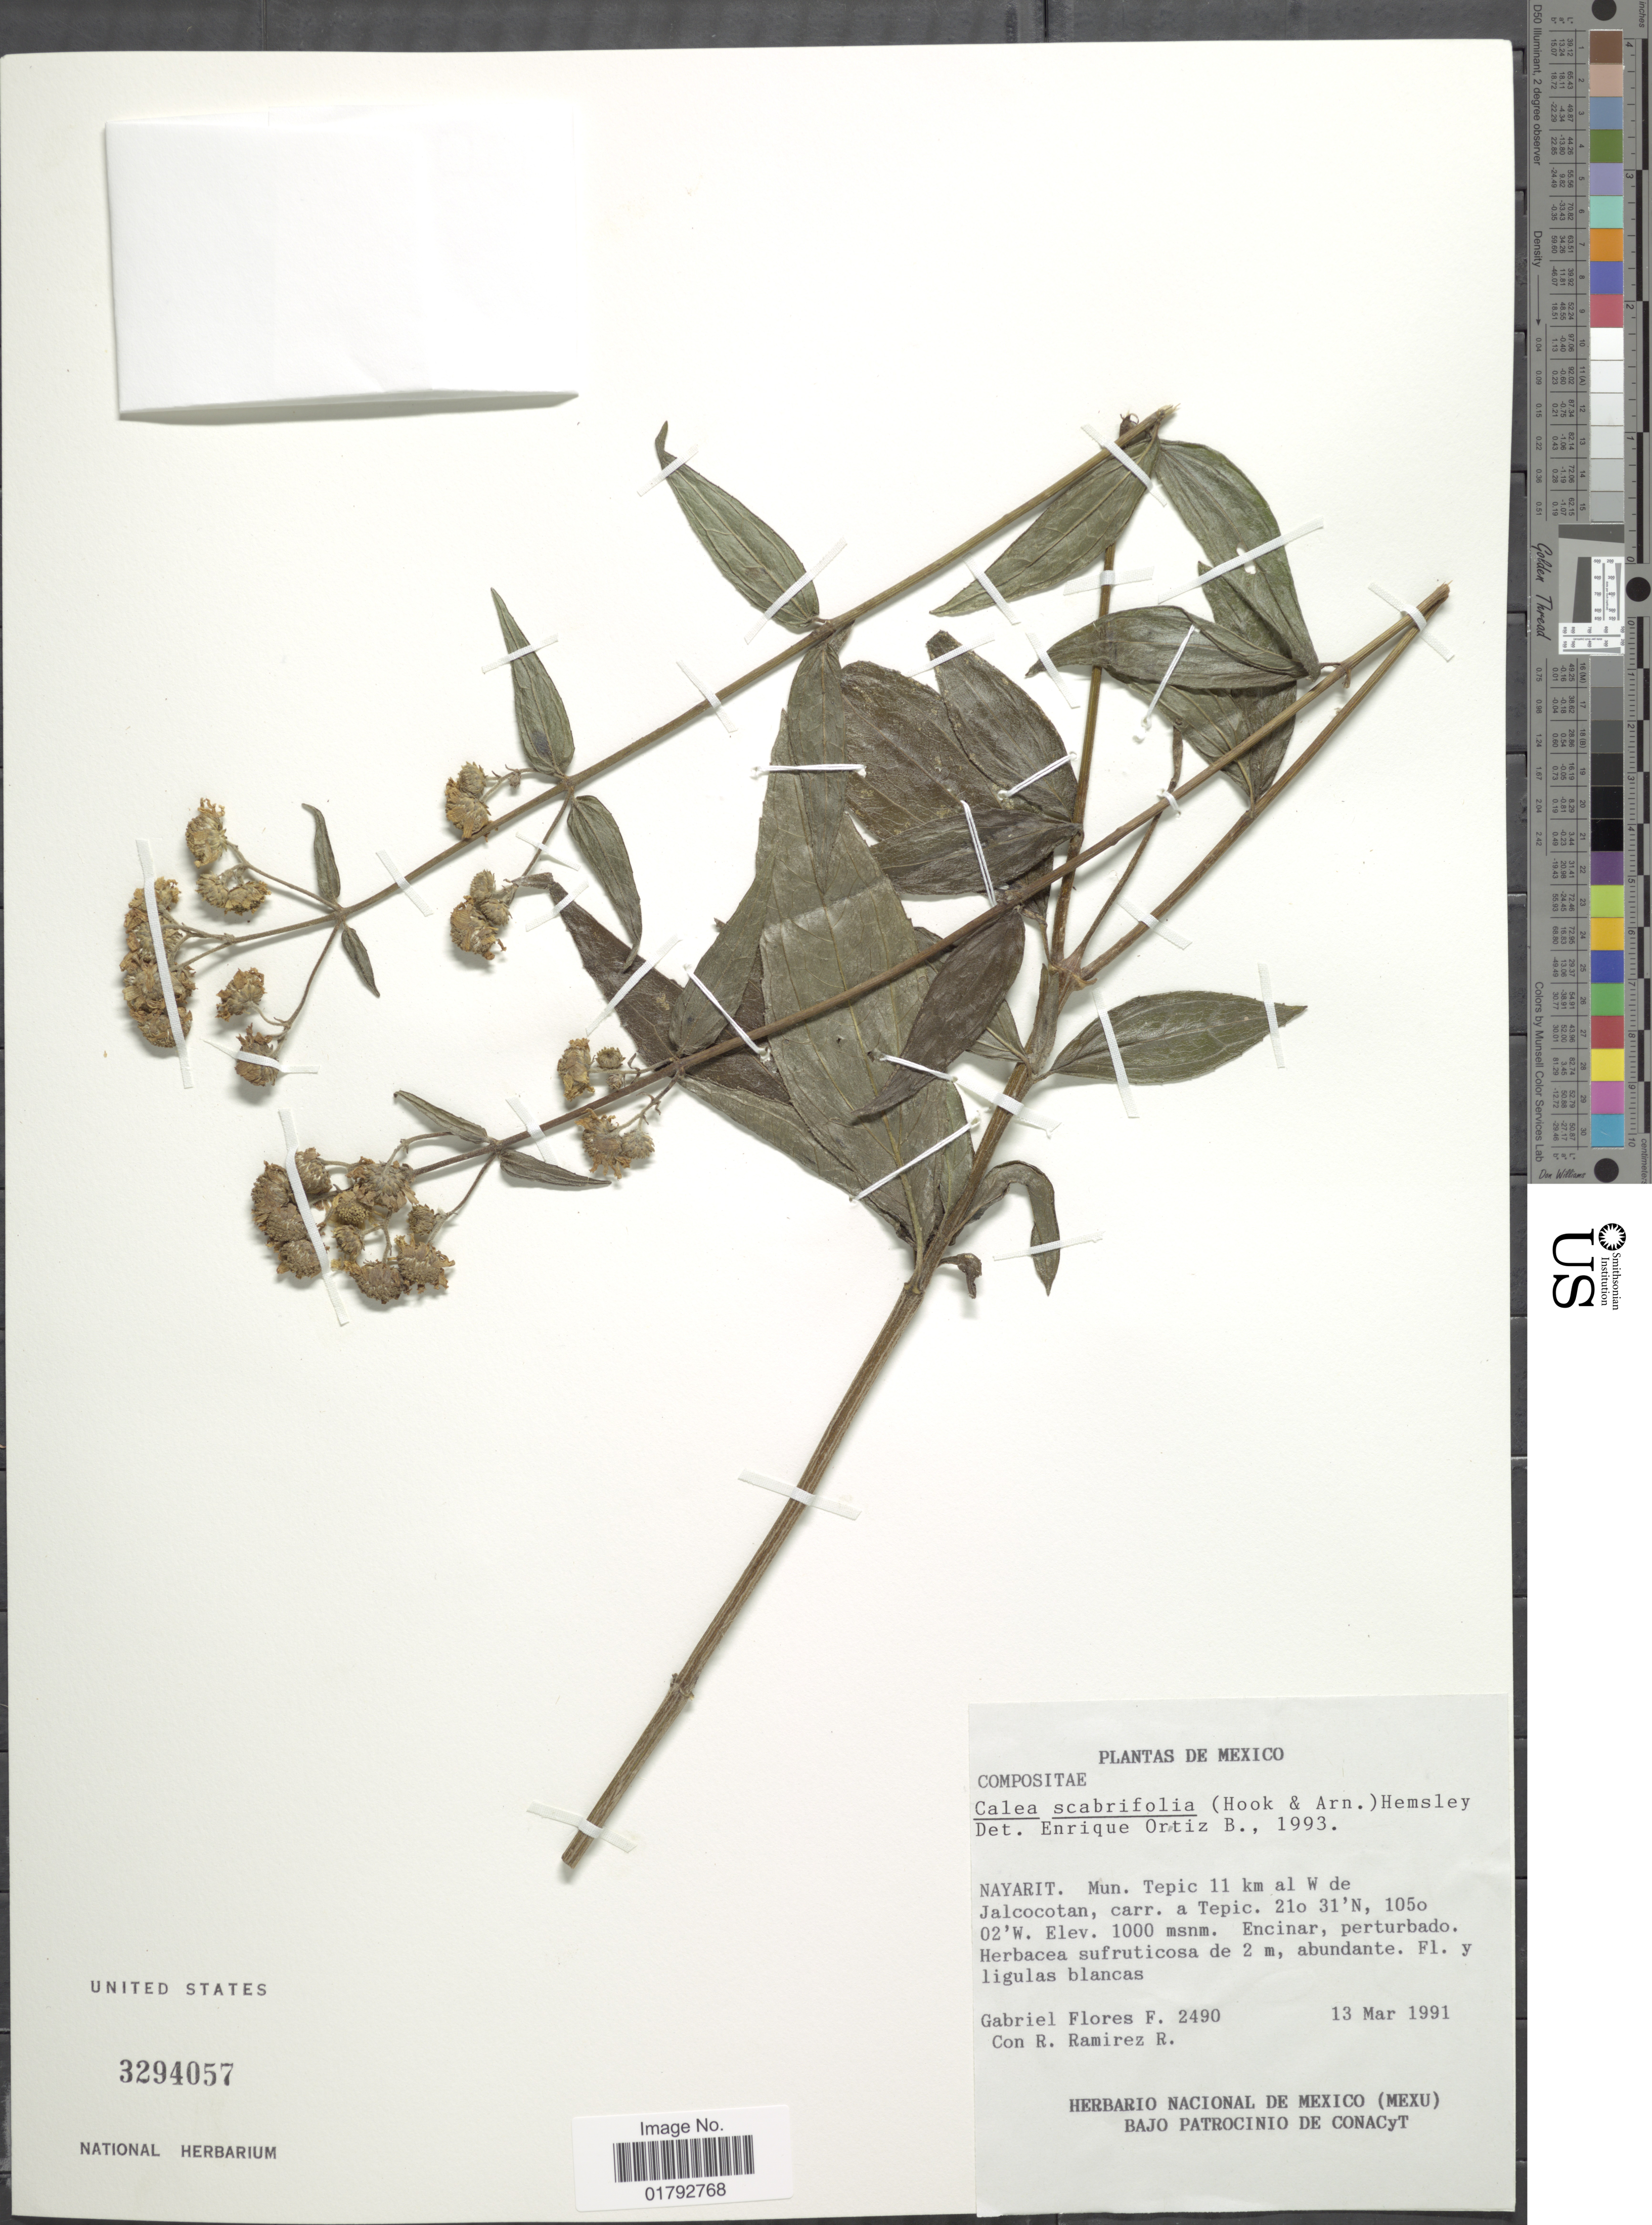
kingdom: Plantae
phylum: Tracheophyta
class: Magnoliopsida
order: Asterales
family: Asteraceae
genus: Alloispermum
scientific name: Alloispermum scabrifolium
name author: (Hook.) H. Rob.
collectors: G. Flores F. & R. Ramirez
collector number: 2490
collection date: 1991-03-13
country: Mexico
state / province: Nayarit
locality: Nayarit. Mun. Tepic 11 km al W de Jalcocotan, carr. a Tepic.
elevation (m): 1000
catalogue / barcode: US 3294057